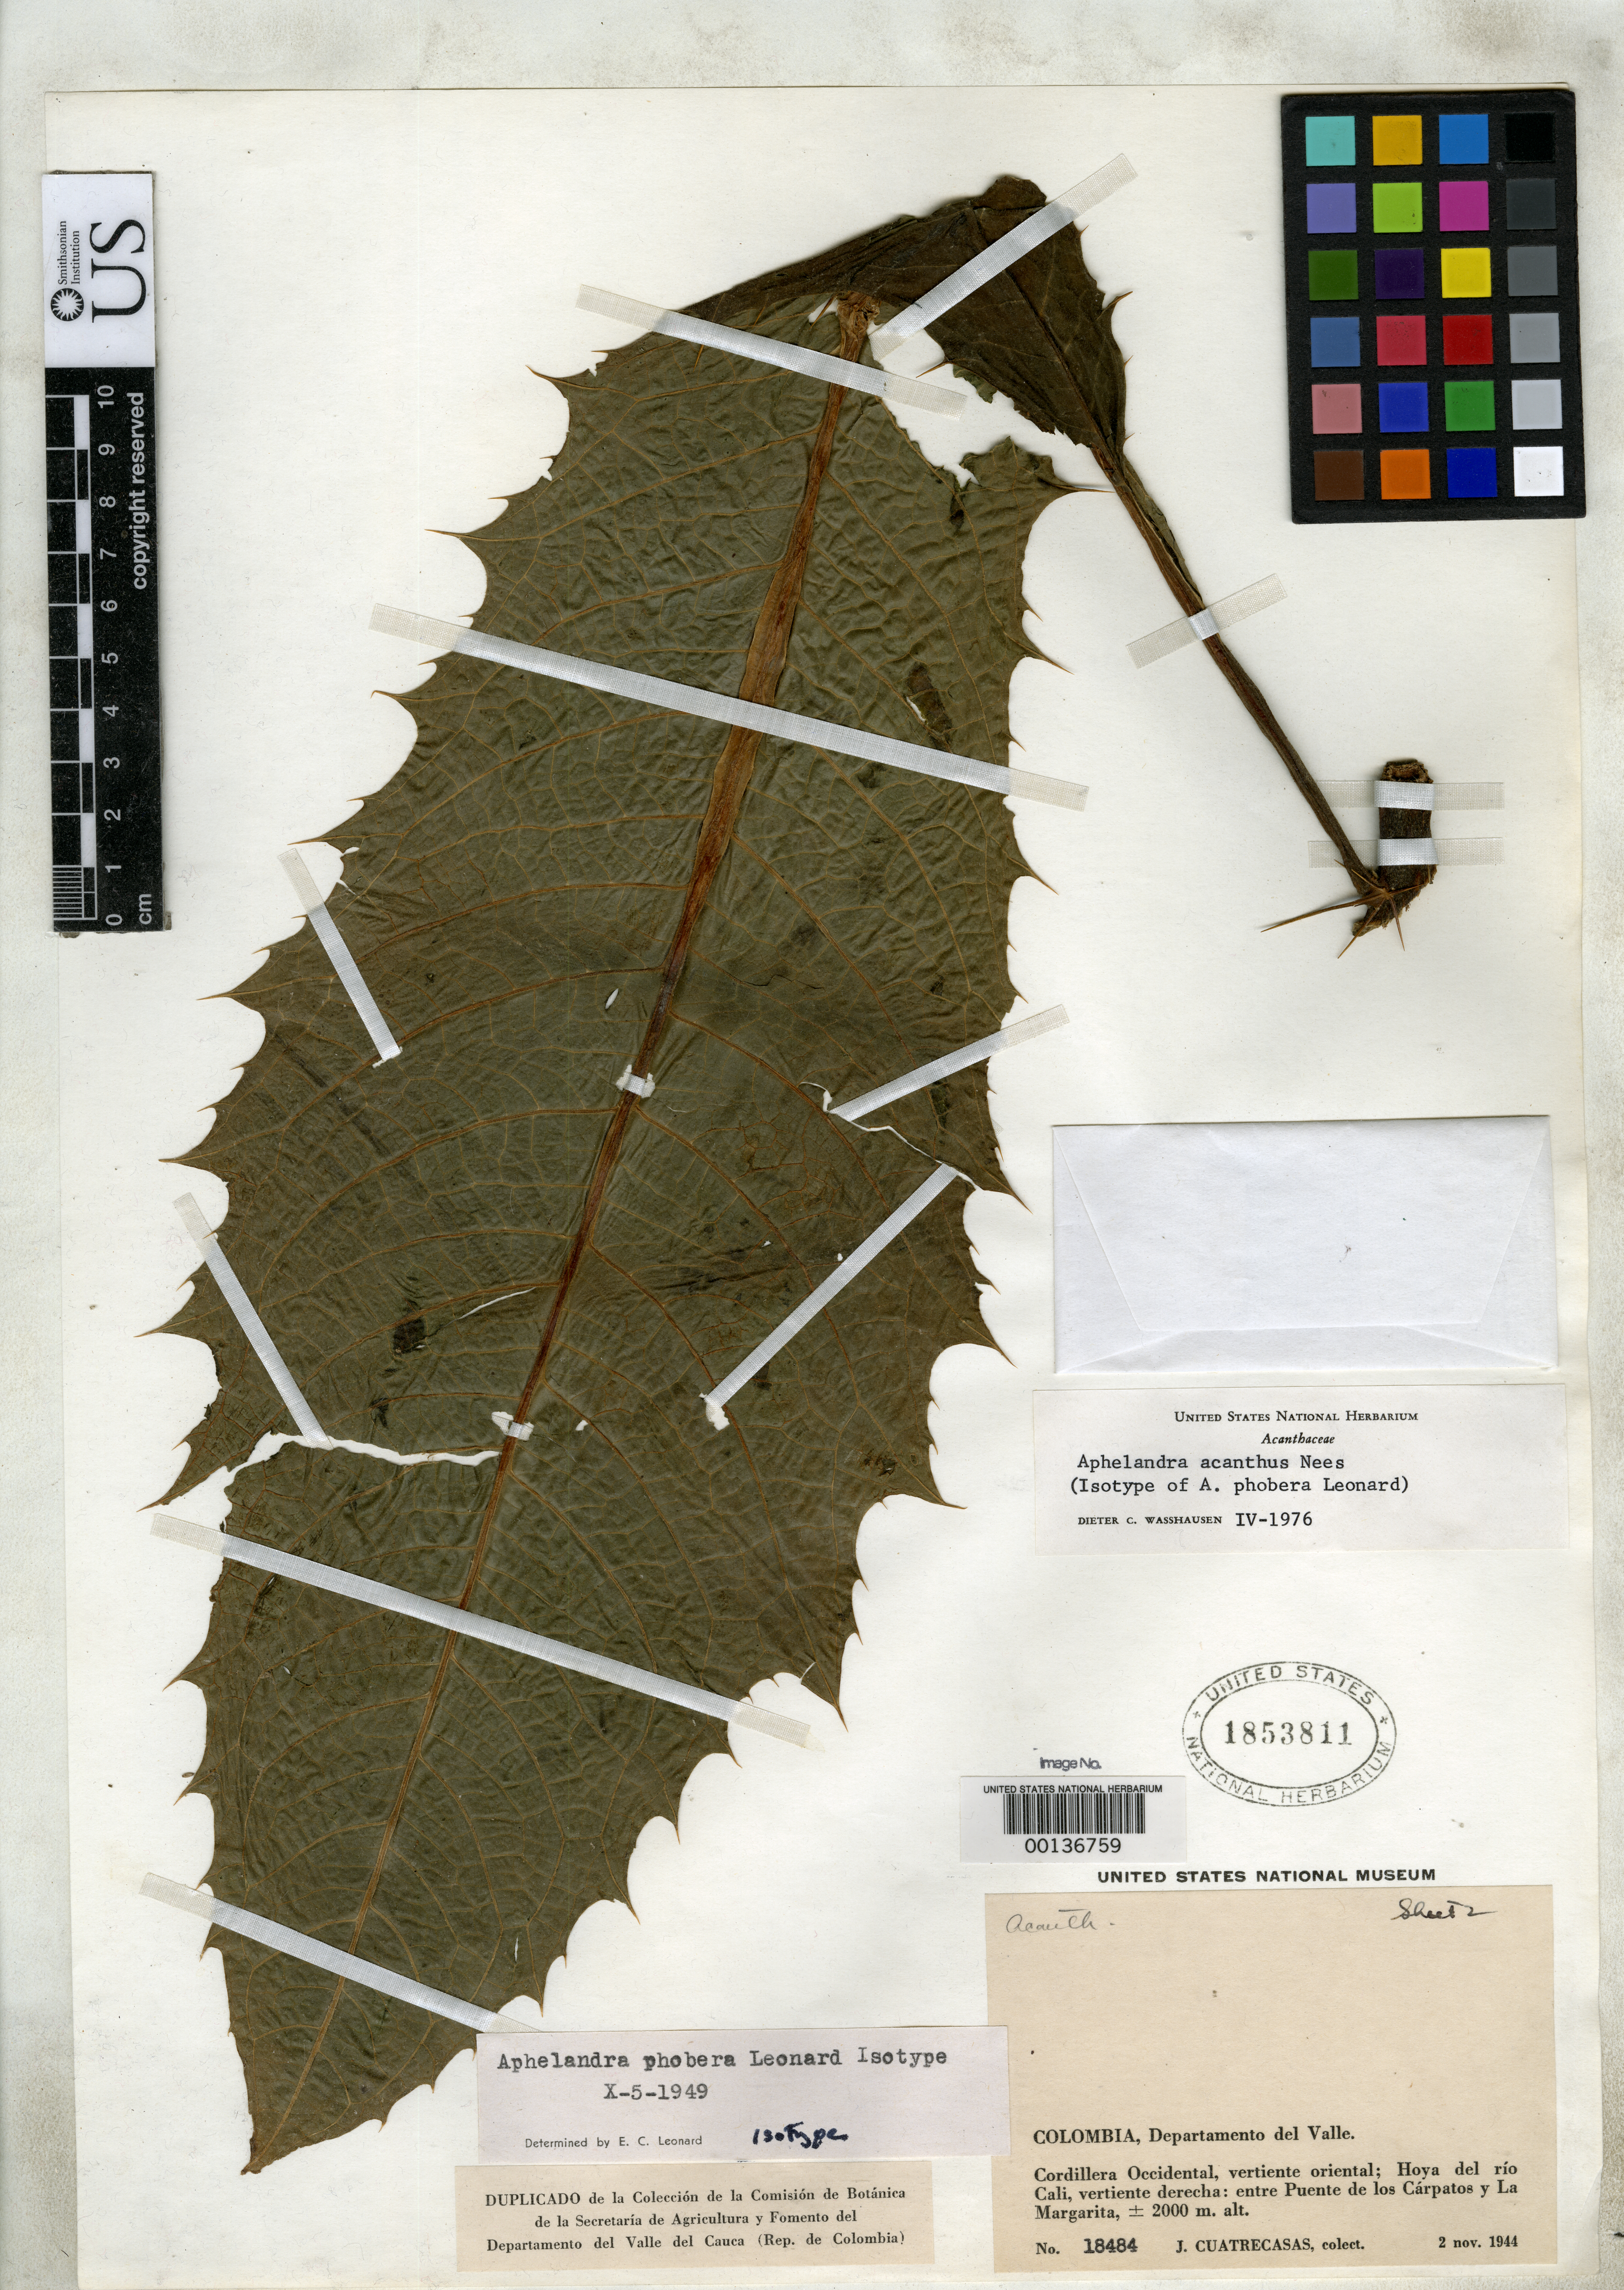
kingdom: Plantae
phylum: Tracheophyta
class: Magnoliopsida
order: Lamiales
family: Acanthaceae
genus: Aphelandra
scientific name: Aphelandra phobera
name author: Leonard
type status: Isotype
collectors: J. Cuatrecasas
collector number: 18484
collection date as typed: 02 Nov 1944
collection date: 1944-11-02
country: Colombia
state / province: Valle del Cauca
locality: Hoya del Rio Cali, EntrePuente de Los Carpatos y La Margarita.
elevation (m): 2000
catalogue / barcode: US 1853811